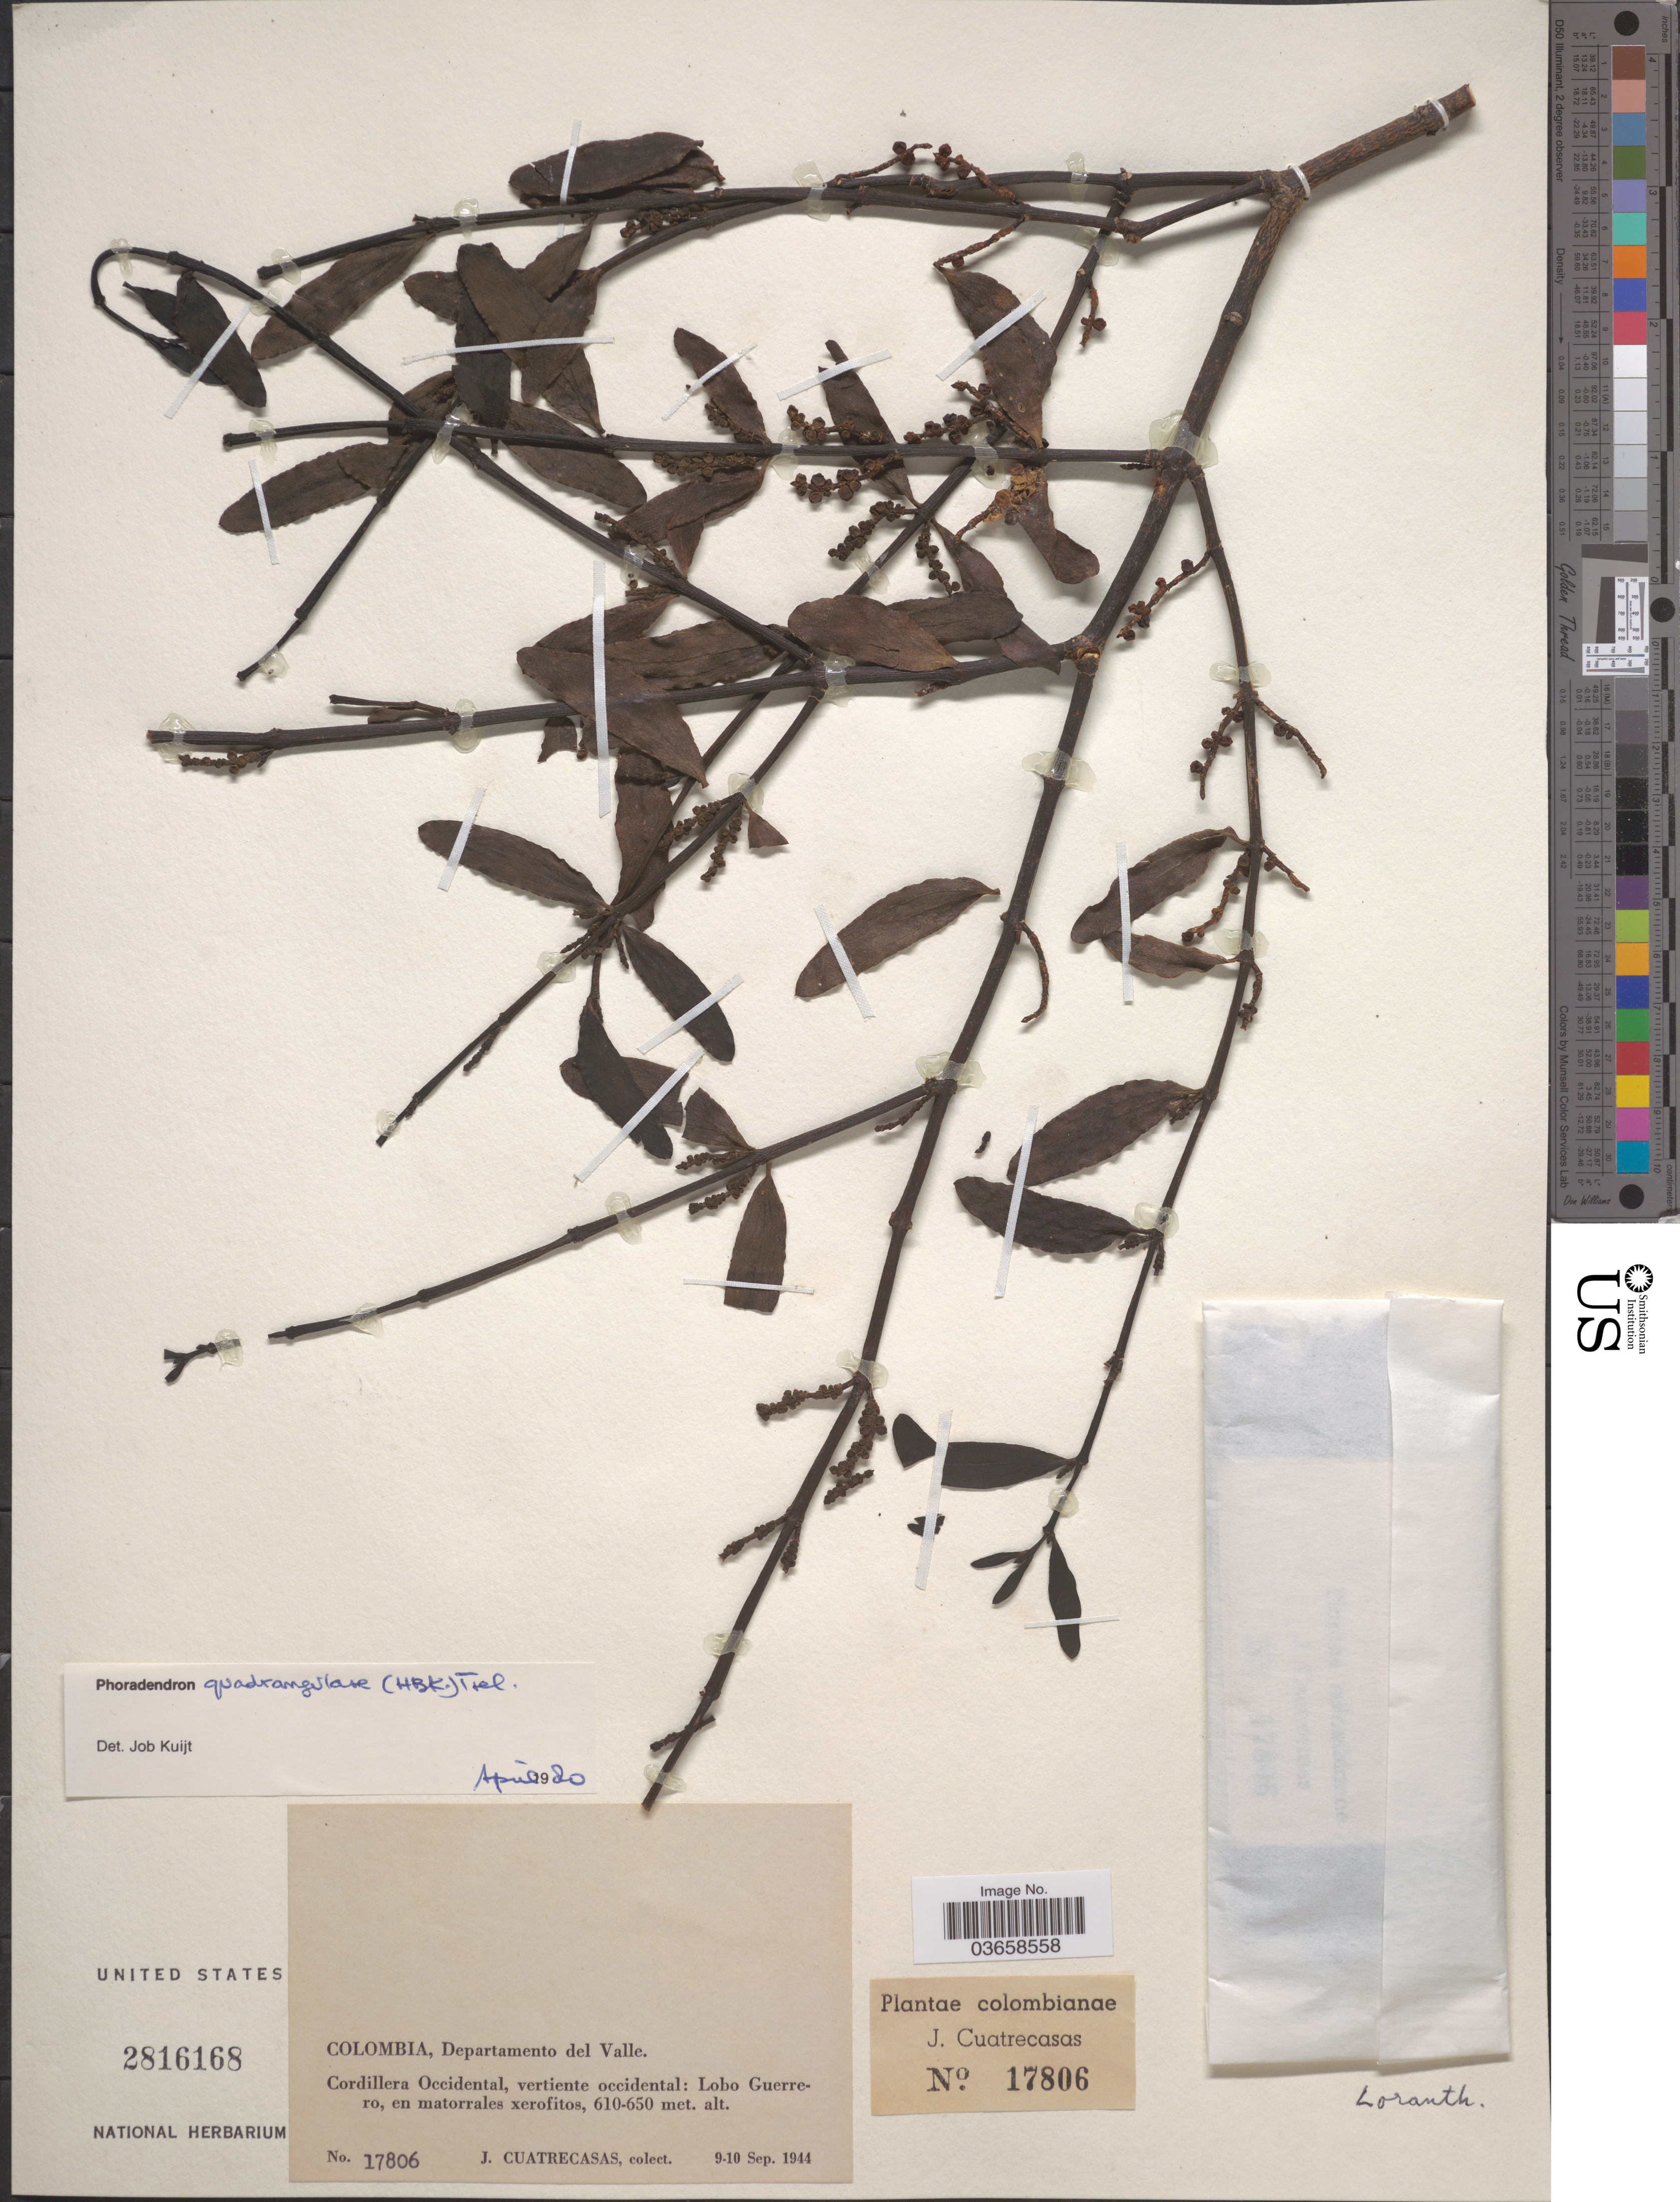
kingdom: Plantae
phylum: Tracheophyta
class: Magnoliopsida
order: Santalales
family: Viscaceae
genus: Phoradendron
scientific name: Phoradendron quadrangulare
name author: (Kunth) Griseb.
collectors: J. Cuatrecasas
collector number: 17806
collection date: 1944-09-09/1944-09-10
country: Colombia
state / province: Valle del Cauca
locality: Departamento del Valle. Cordillera Occidental, vertiente occidental: Lobo Guerrero.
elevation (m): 610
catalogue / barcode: US 2816168